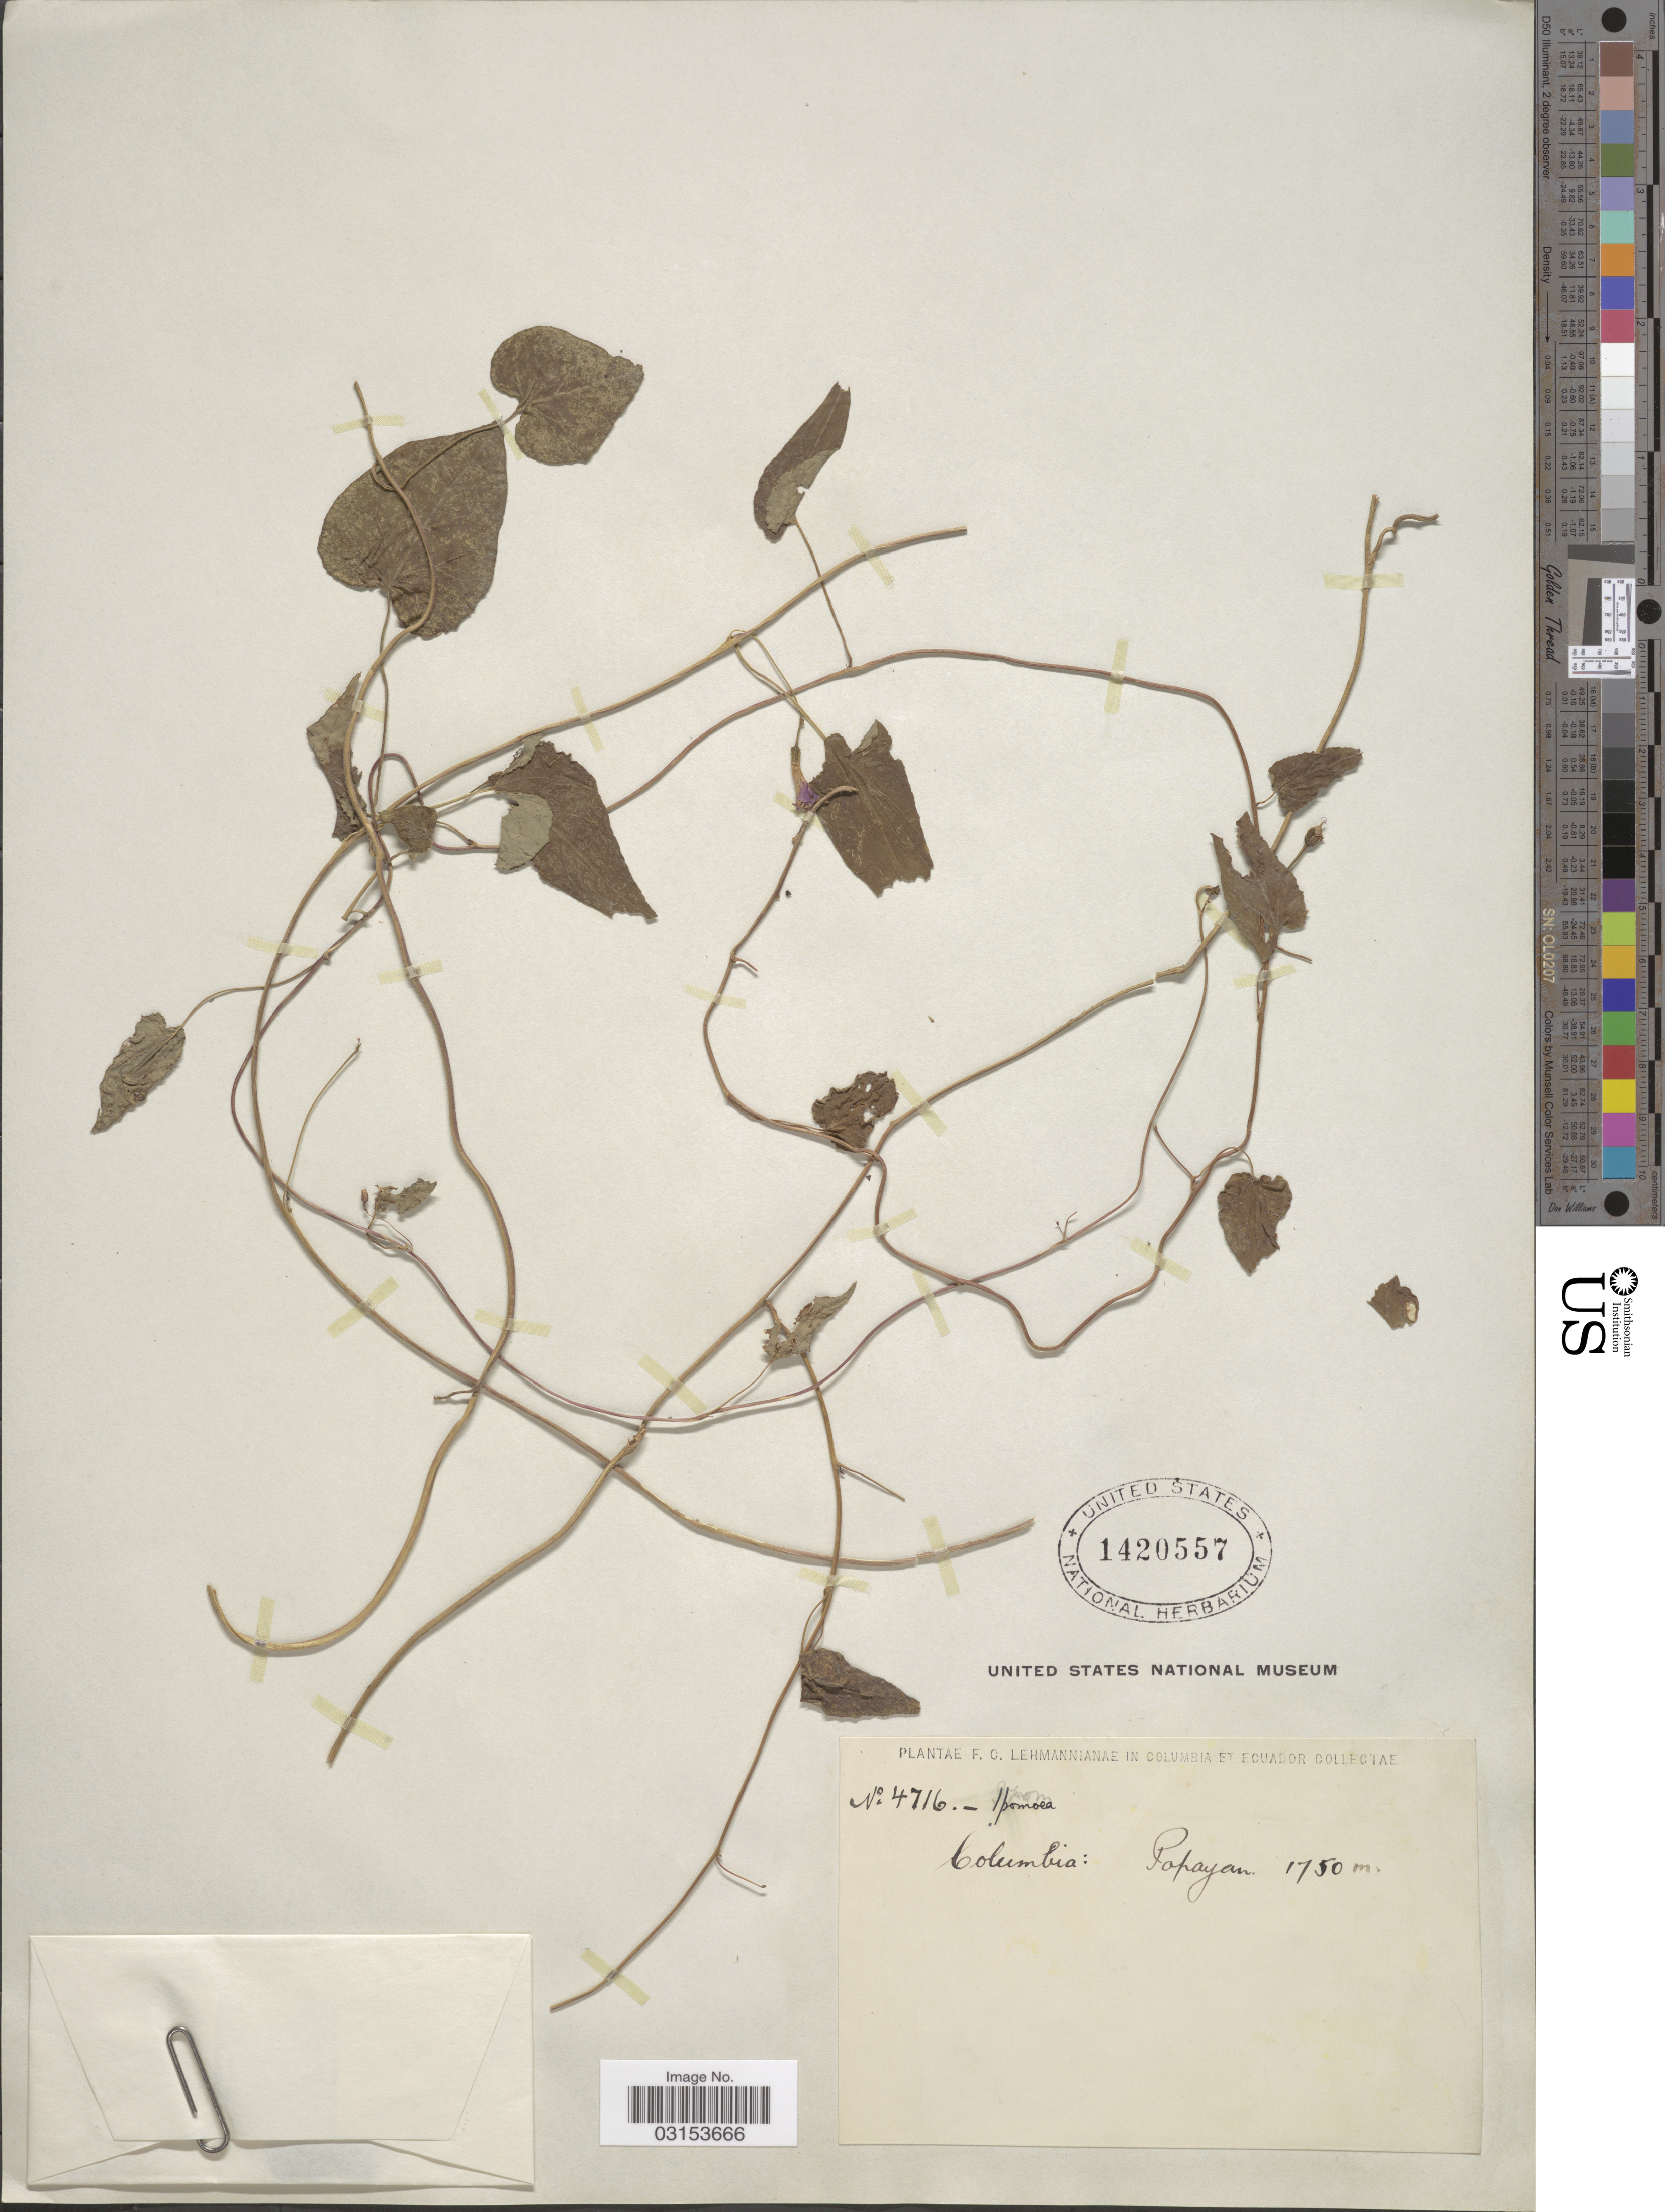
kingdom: Plantae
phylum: Tracheophyta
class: Magnoliopsida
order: Solanales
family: Convolvulaceae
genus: Ipomoea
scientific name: Ipomoea sp.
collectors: F. C. Lehmann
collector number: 4716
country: Colombia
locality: Popayan.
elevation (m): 1750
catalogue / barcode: US 1420557